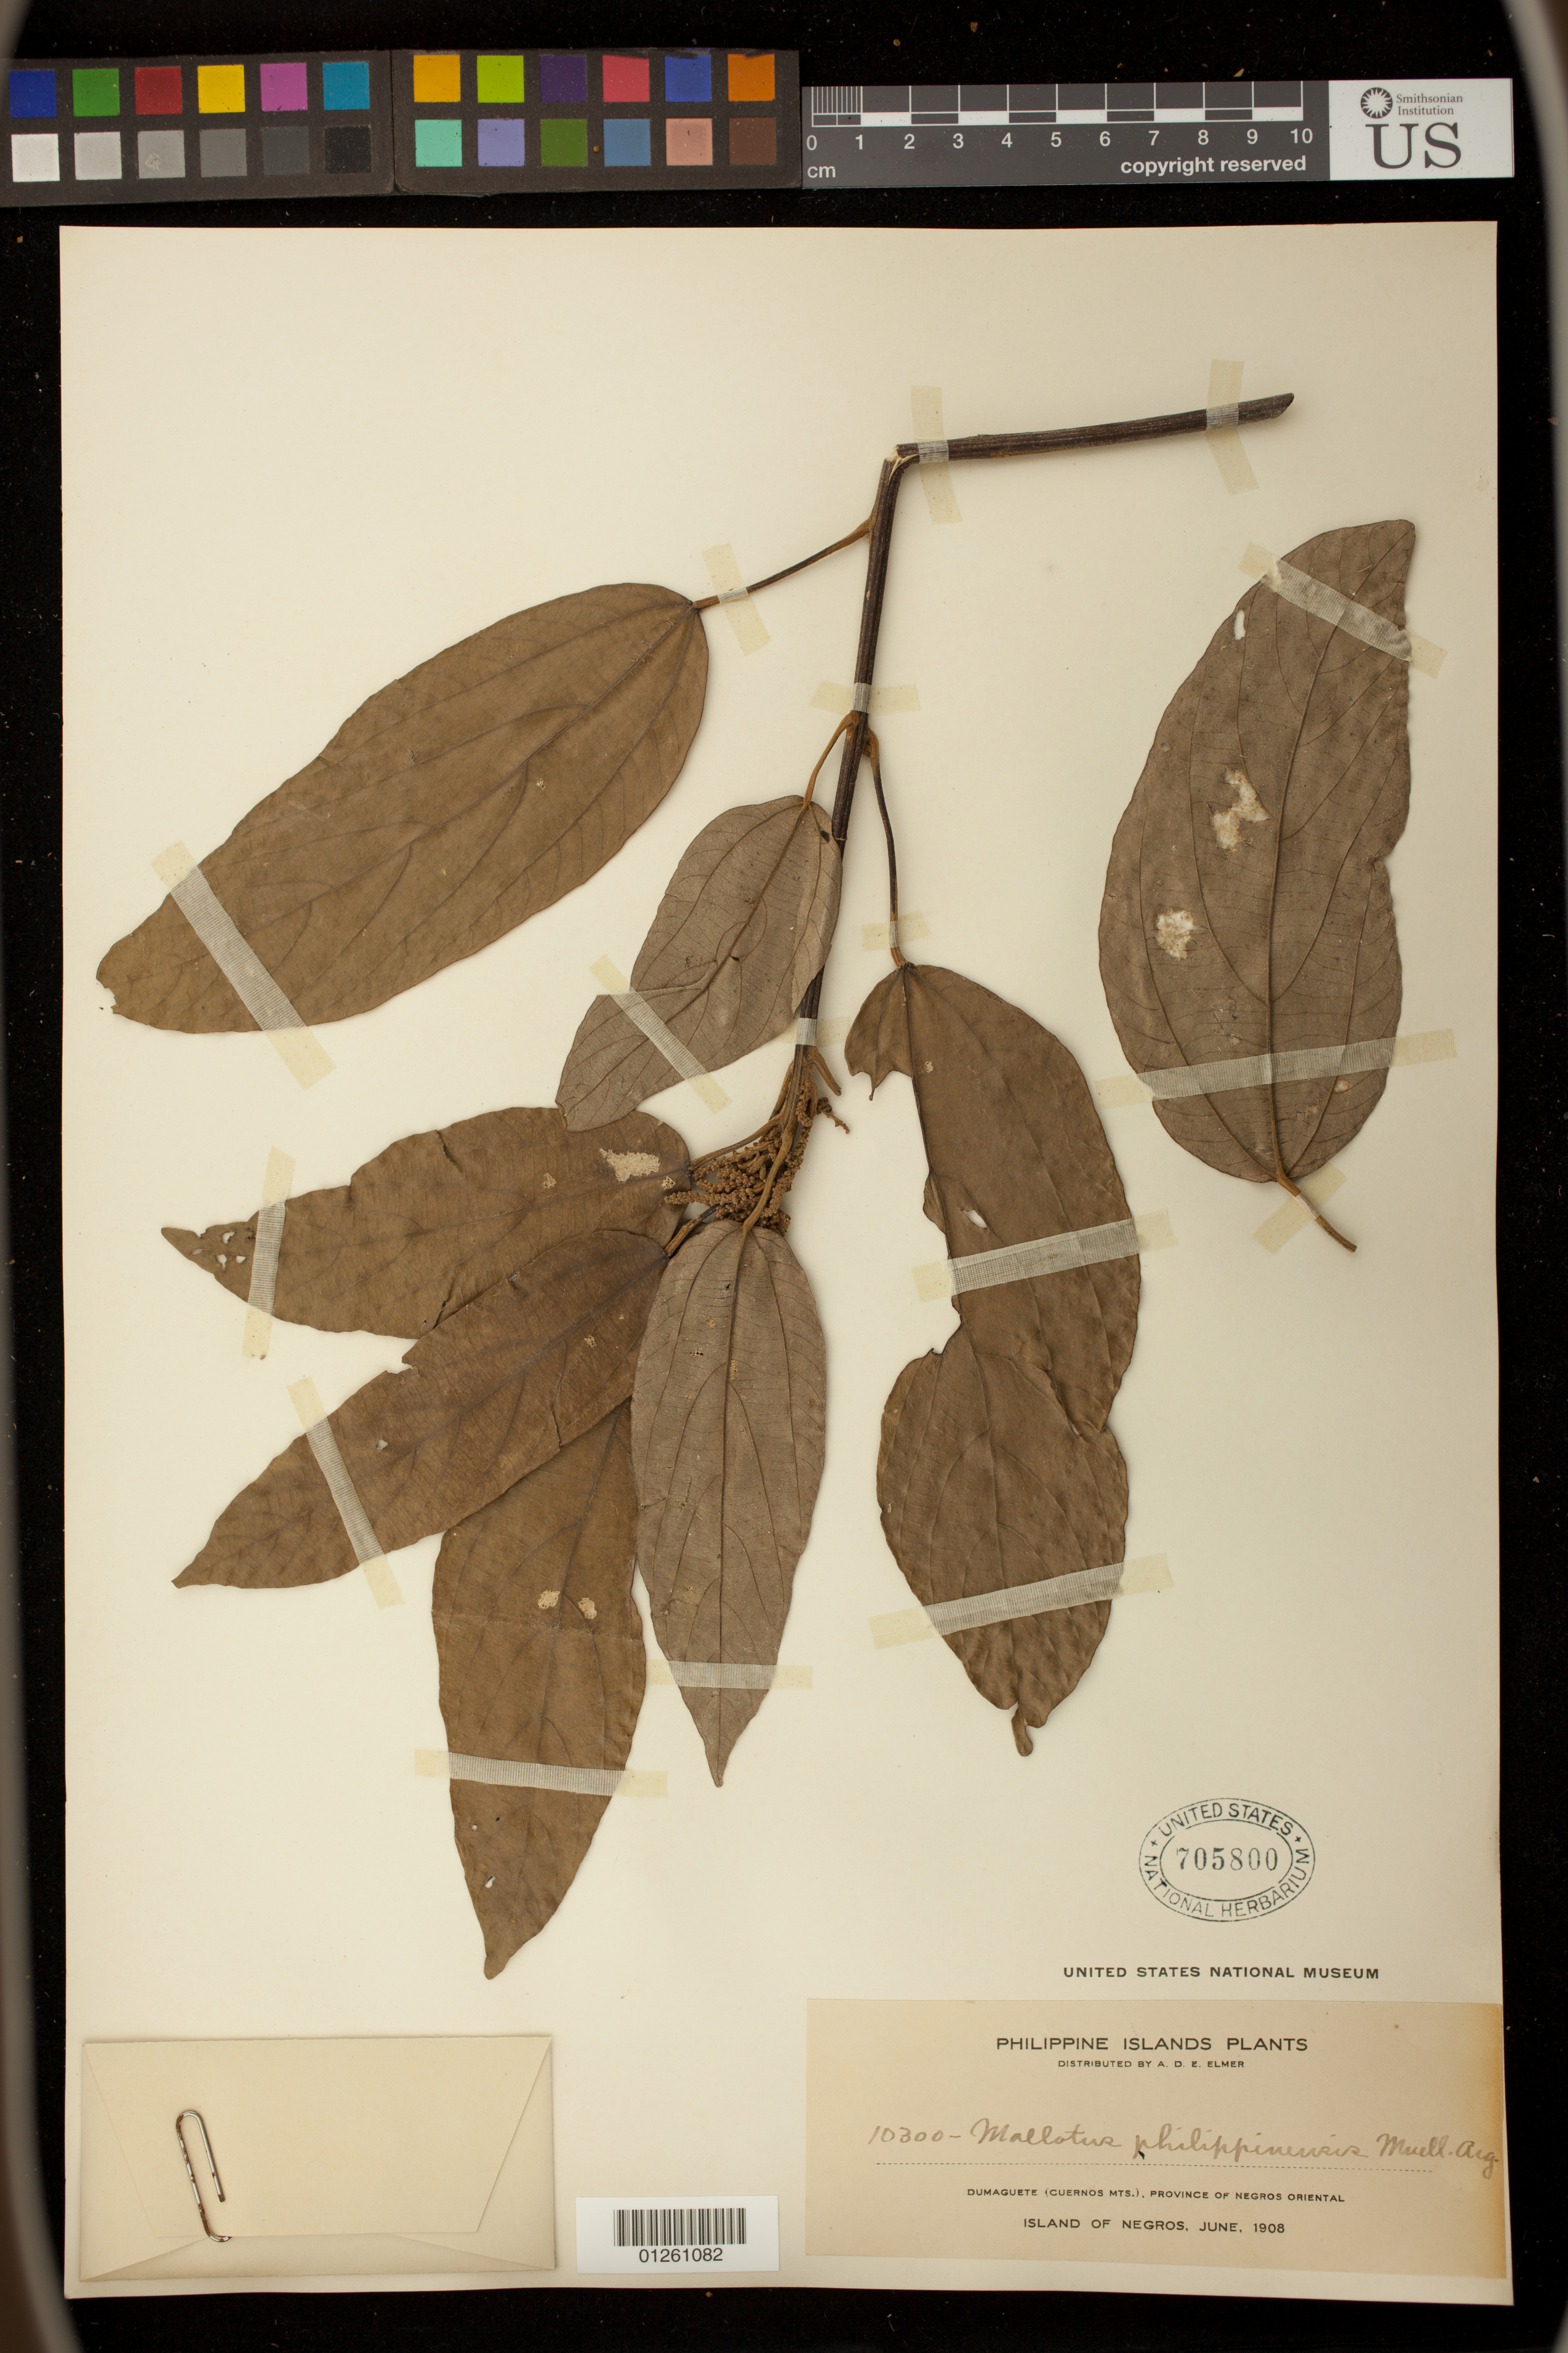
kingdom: Plantae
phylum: Tracheophyta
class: Magnoliopsida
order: Malpighiales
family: Euphorbiaceae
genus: Mallotus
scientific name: Mallotus philippensis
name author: (Lam.) Müll. Arg.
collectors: A. D. E. Elmer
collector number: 10300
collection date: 1908-06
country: Philippines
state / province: Central Visayas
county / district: Negros Oriental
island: Negros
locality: Dumaguete (Cuernos Mts), Province of Negros Oriental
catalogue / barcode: US 705800